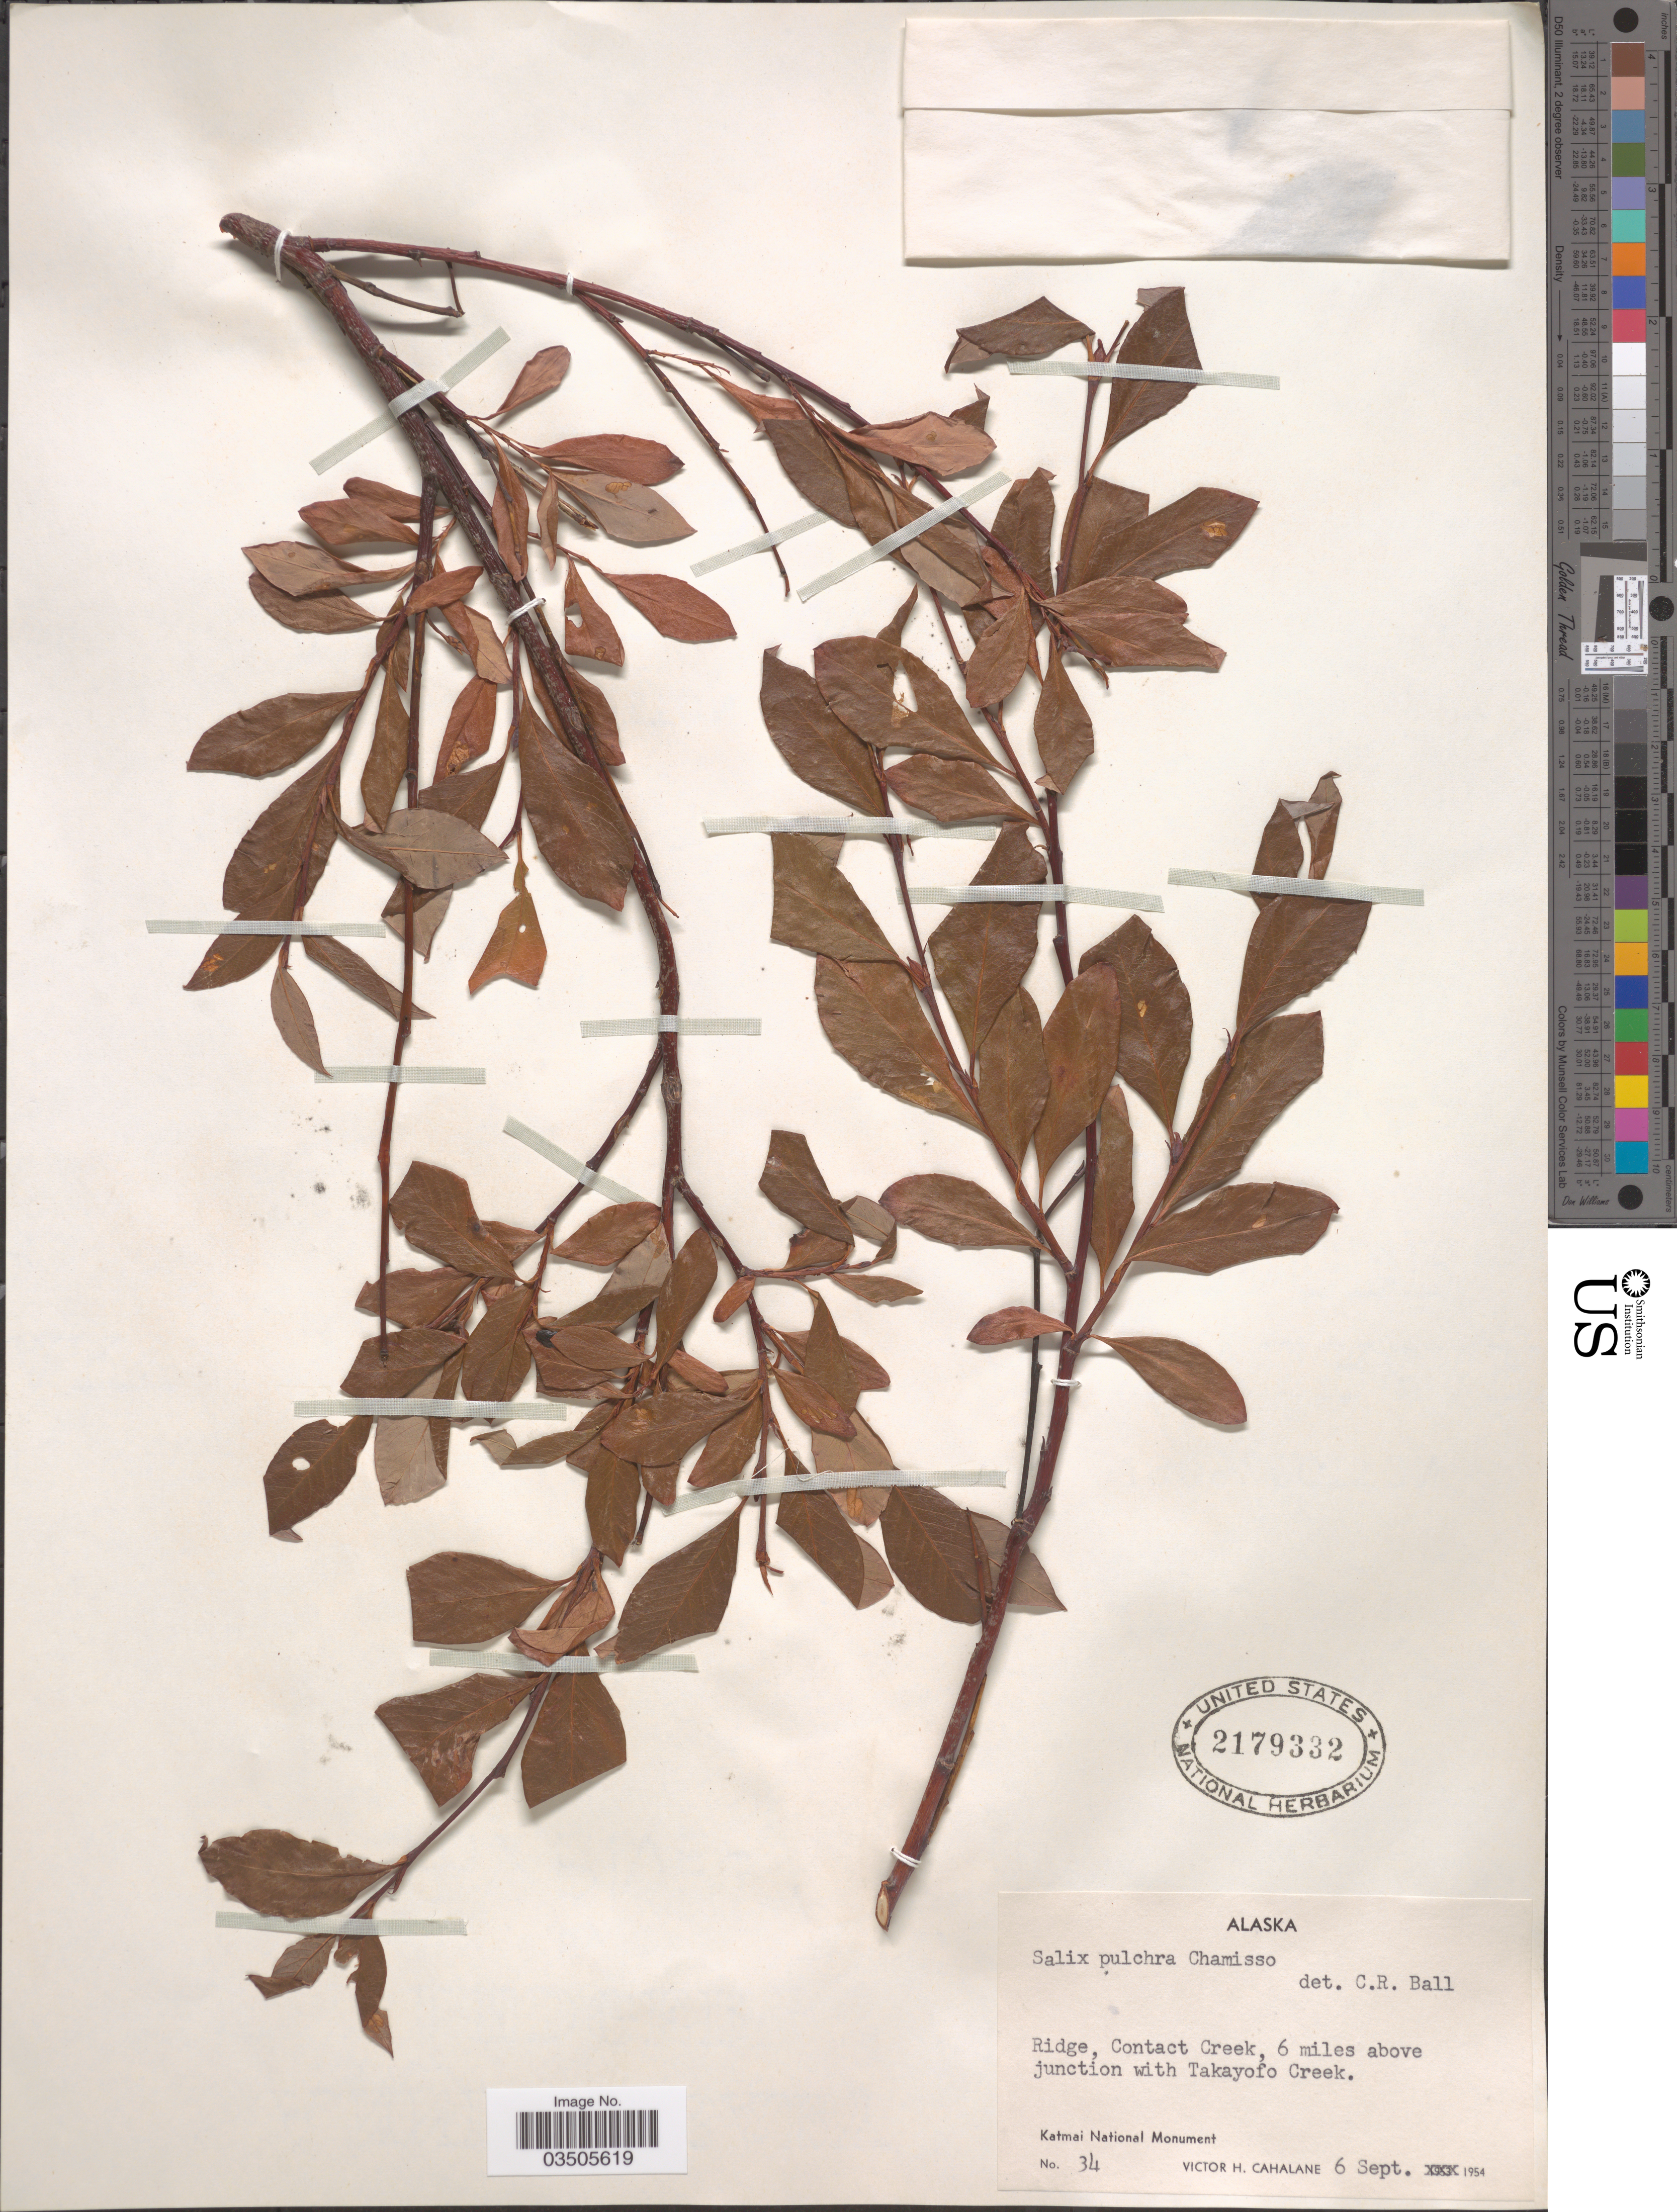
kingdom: Plantae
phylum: Tracheophyta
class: Magnoliopsida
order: Malpighiales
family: Salicaceae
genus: Salix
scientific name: Salix pulchra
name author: Cham.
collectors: V. Cahalane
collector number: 34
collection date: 1954-09-06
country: United States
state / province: Alaska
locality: Ridge, Contact Creek, 6 miles above junction with Takayofo Creek. Katmai National Monument.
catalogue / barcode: US 2179332